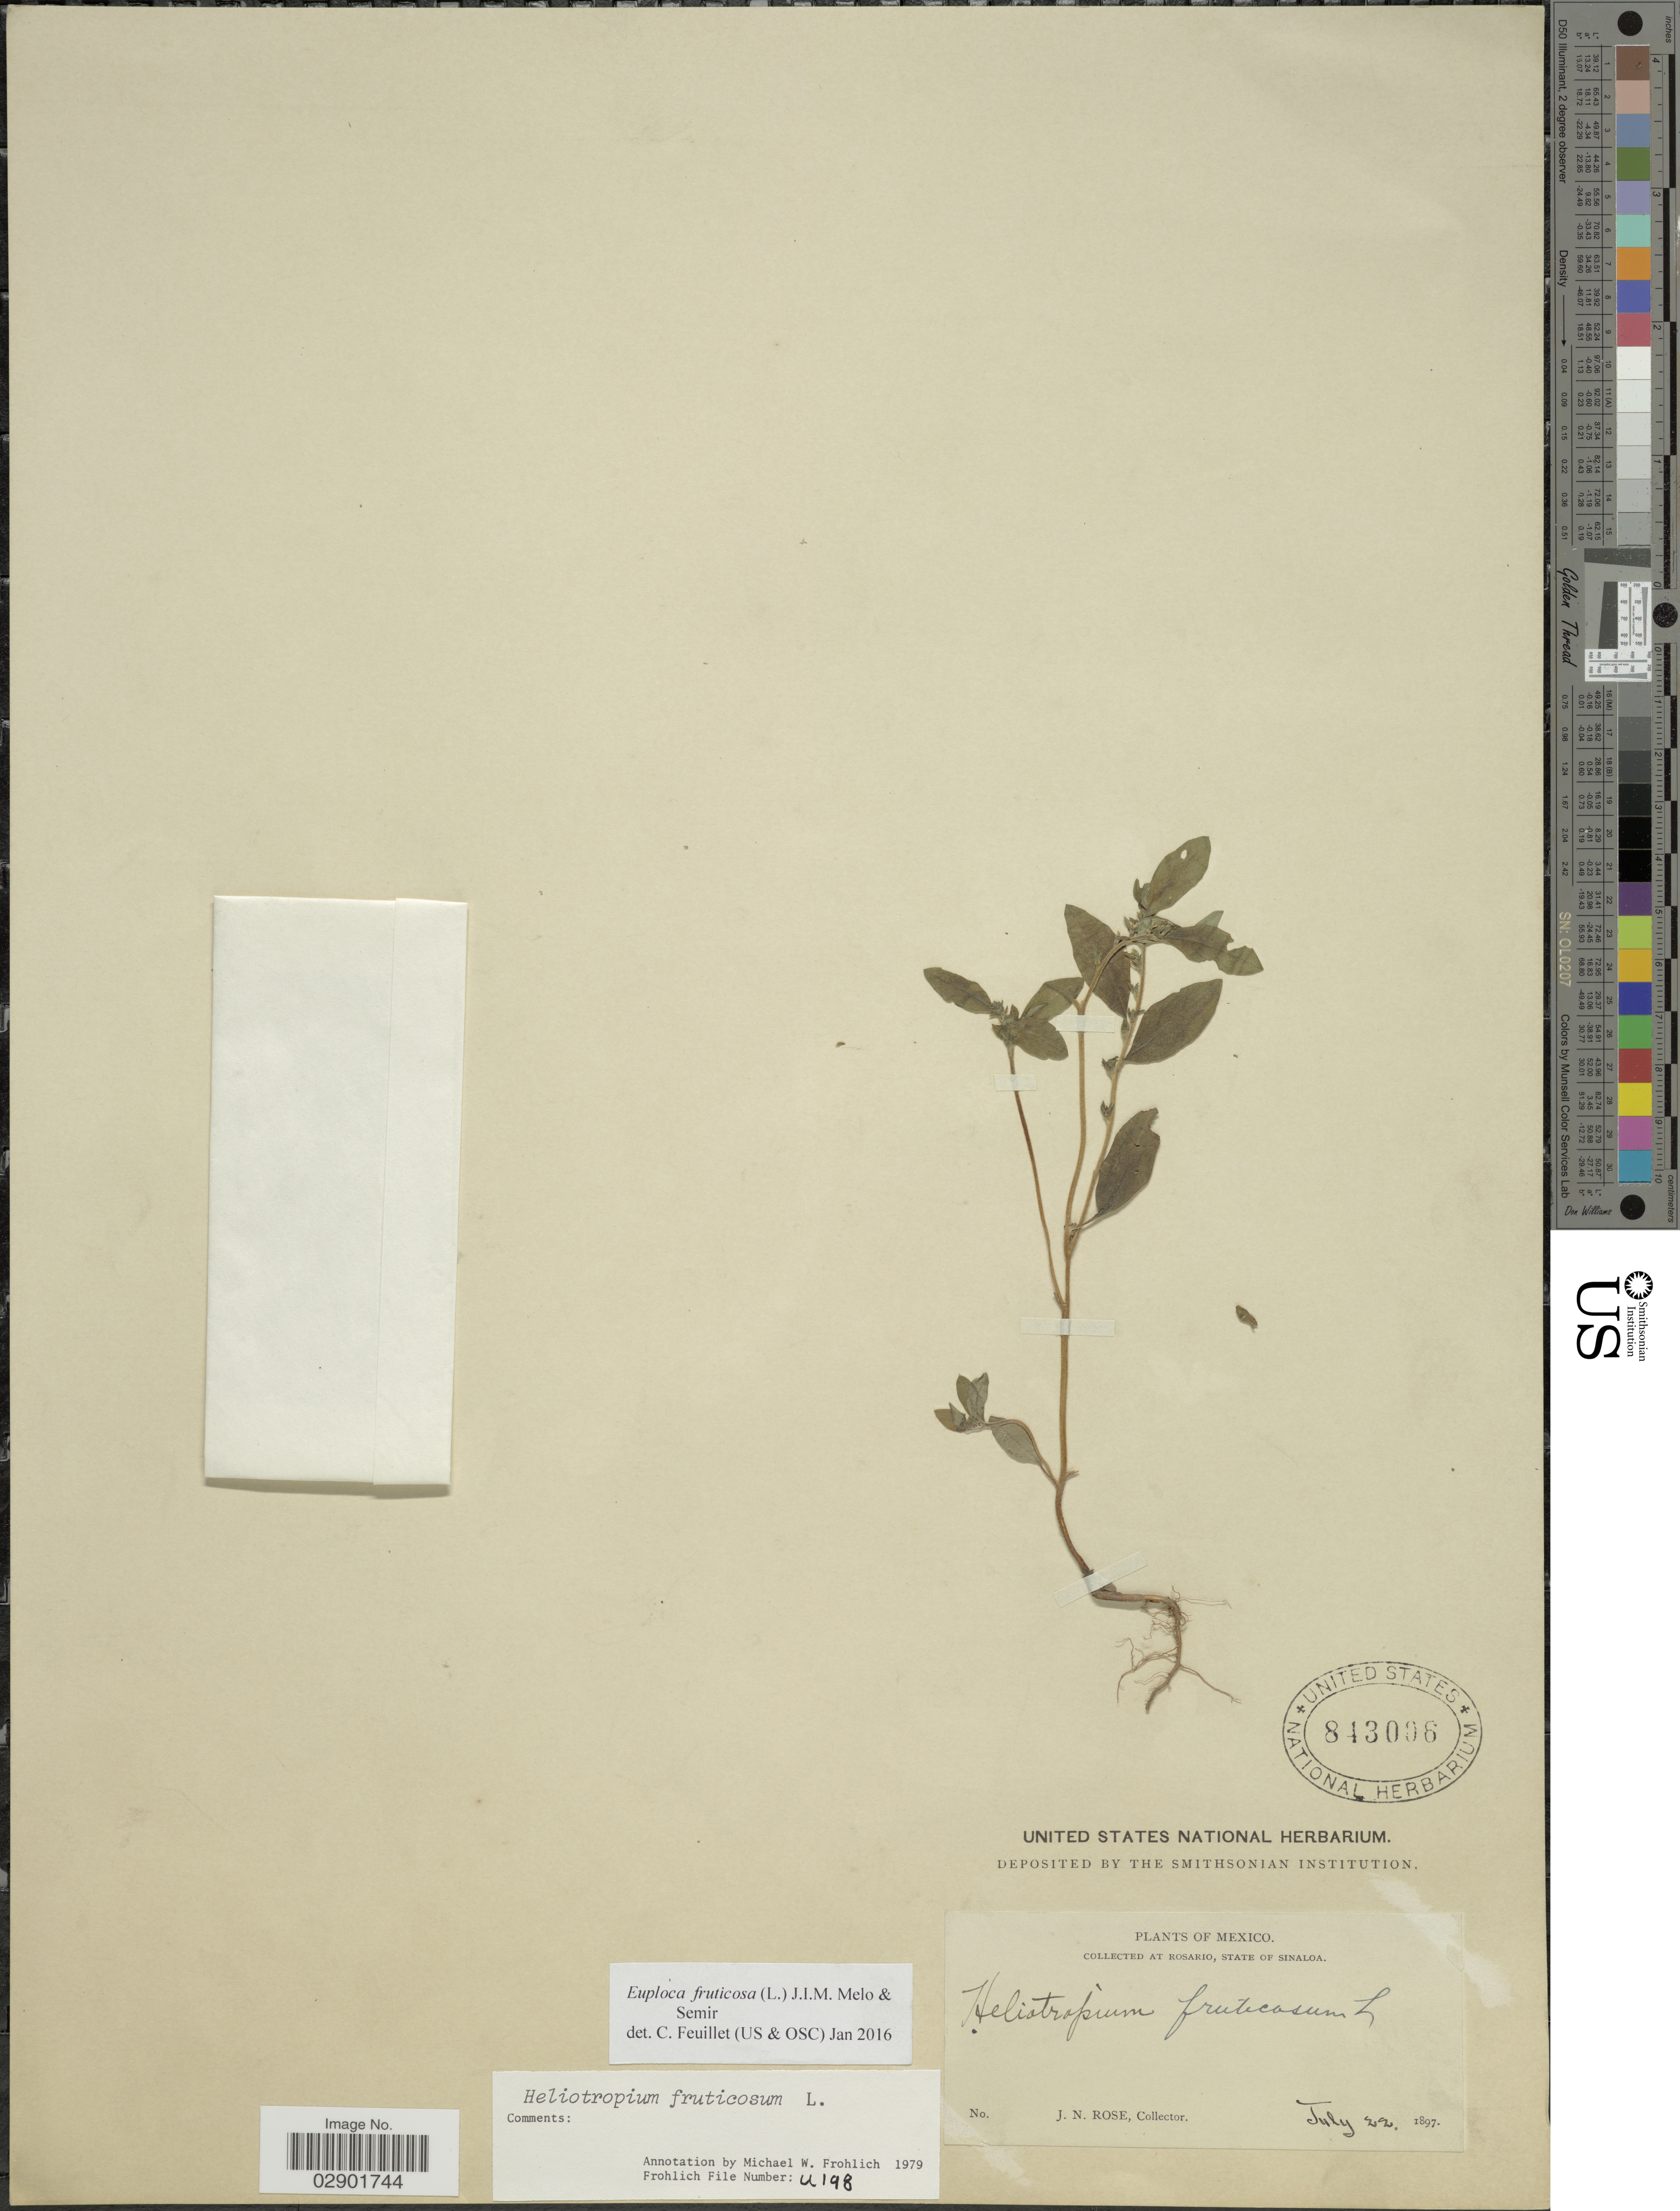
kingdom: Plantae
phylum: Tracheophyta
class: Magnoliopsida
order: Boraginales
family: Heliotropiaceae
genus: Euploca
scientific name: Euploca fruticosa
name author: (L.) J.I.M. Melo & Semir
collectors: J. N. Rose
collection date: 1897-07-22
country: Mexico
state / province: Sinaloa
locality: Rosario.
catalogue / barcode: US 843006